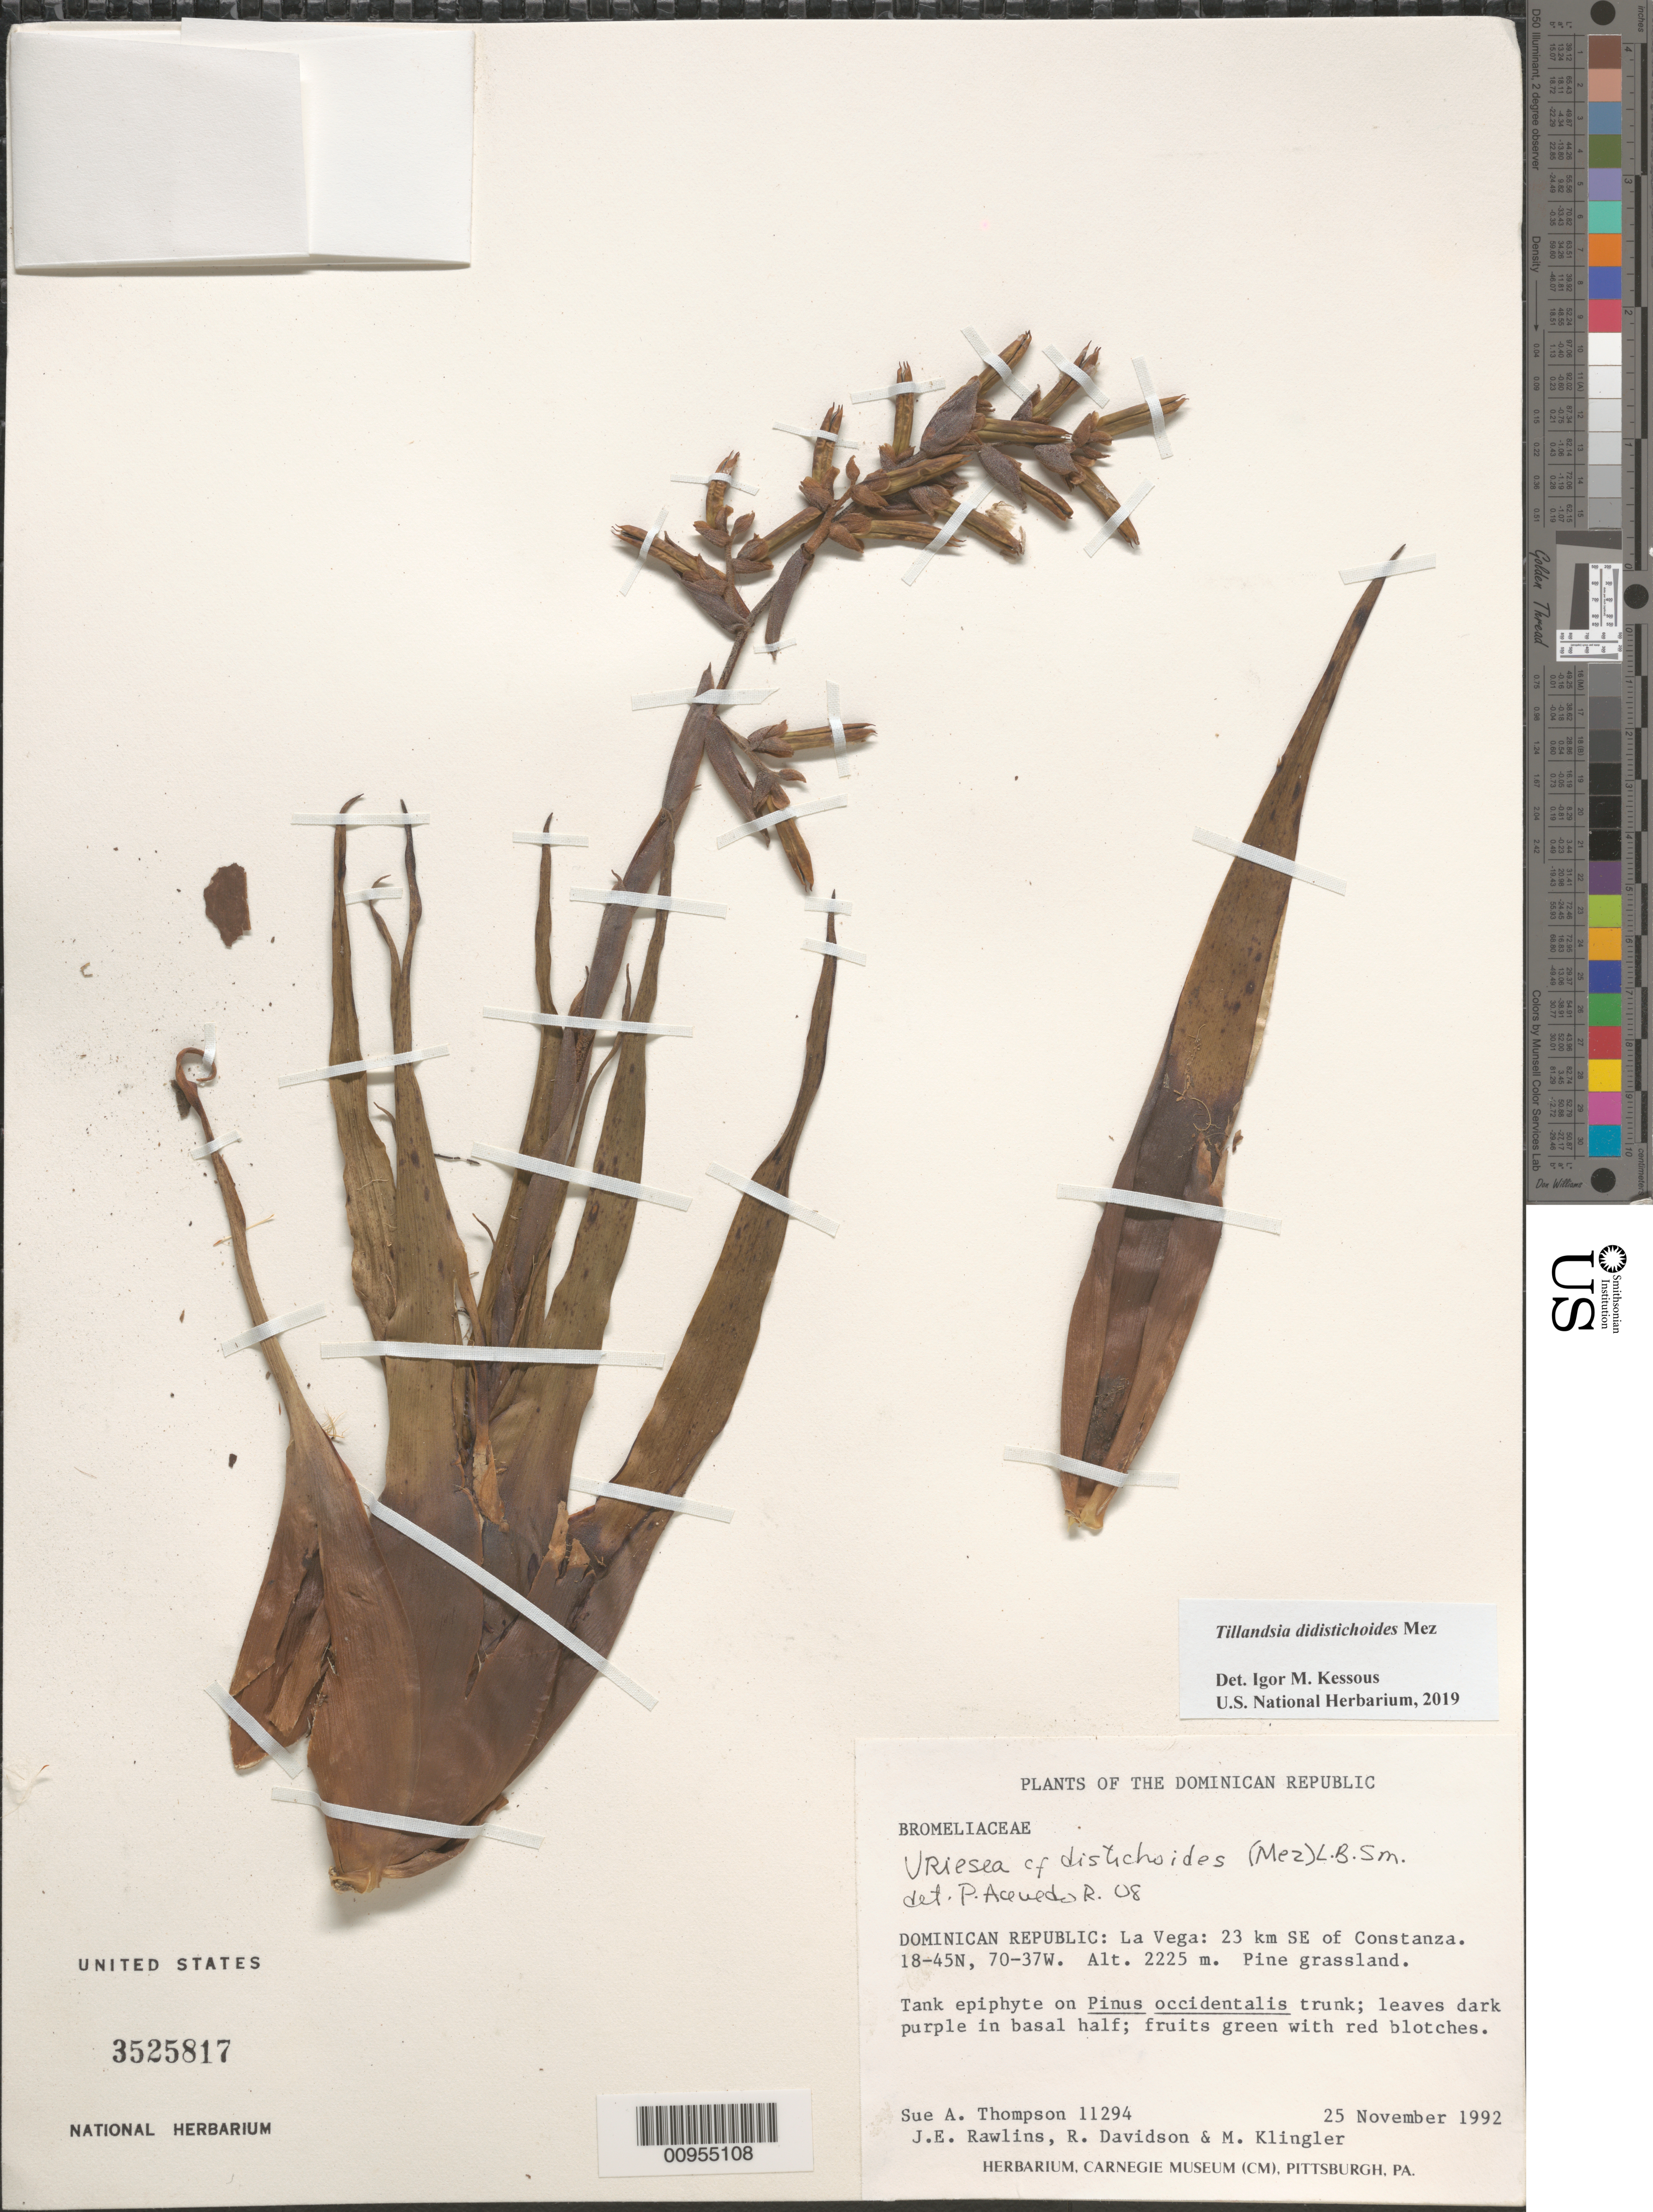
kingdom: Plantae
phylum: Tracheophyta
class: Liliopsida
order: Poales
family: Bromeliaceae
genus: Tillandsia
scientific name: Tillandsia didistichoides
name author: Mez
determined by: Kessous, Igor M.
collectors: S. A. Thompson, J. Rawlins, R. Davidson & M. Klingler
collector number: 11294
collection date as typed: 25 Nov 1992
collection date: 1992-11-25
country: Dominican Republic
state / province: La Vega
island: Hispaniola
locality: Constanza, 23 km SE of.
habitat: Pine grassland.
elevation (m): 2225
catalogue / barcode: US 3525817